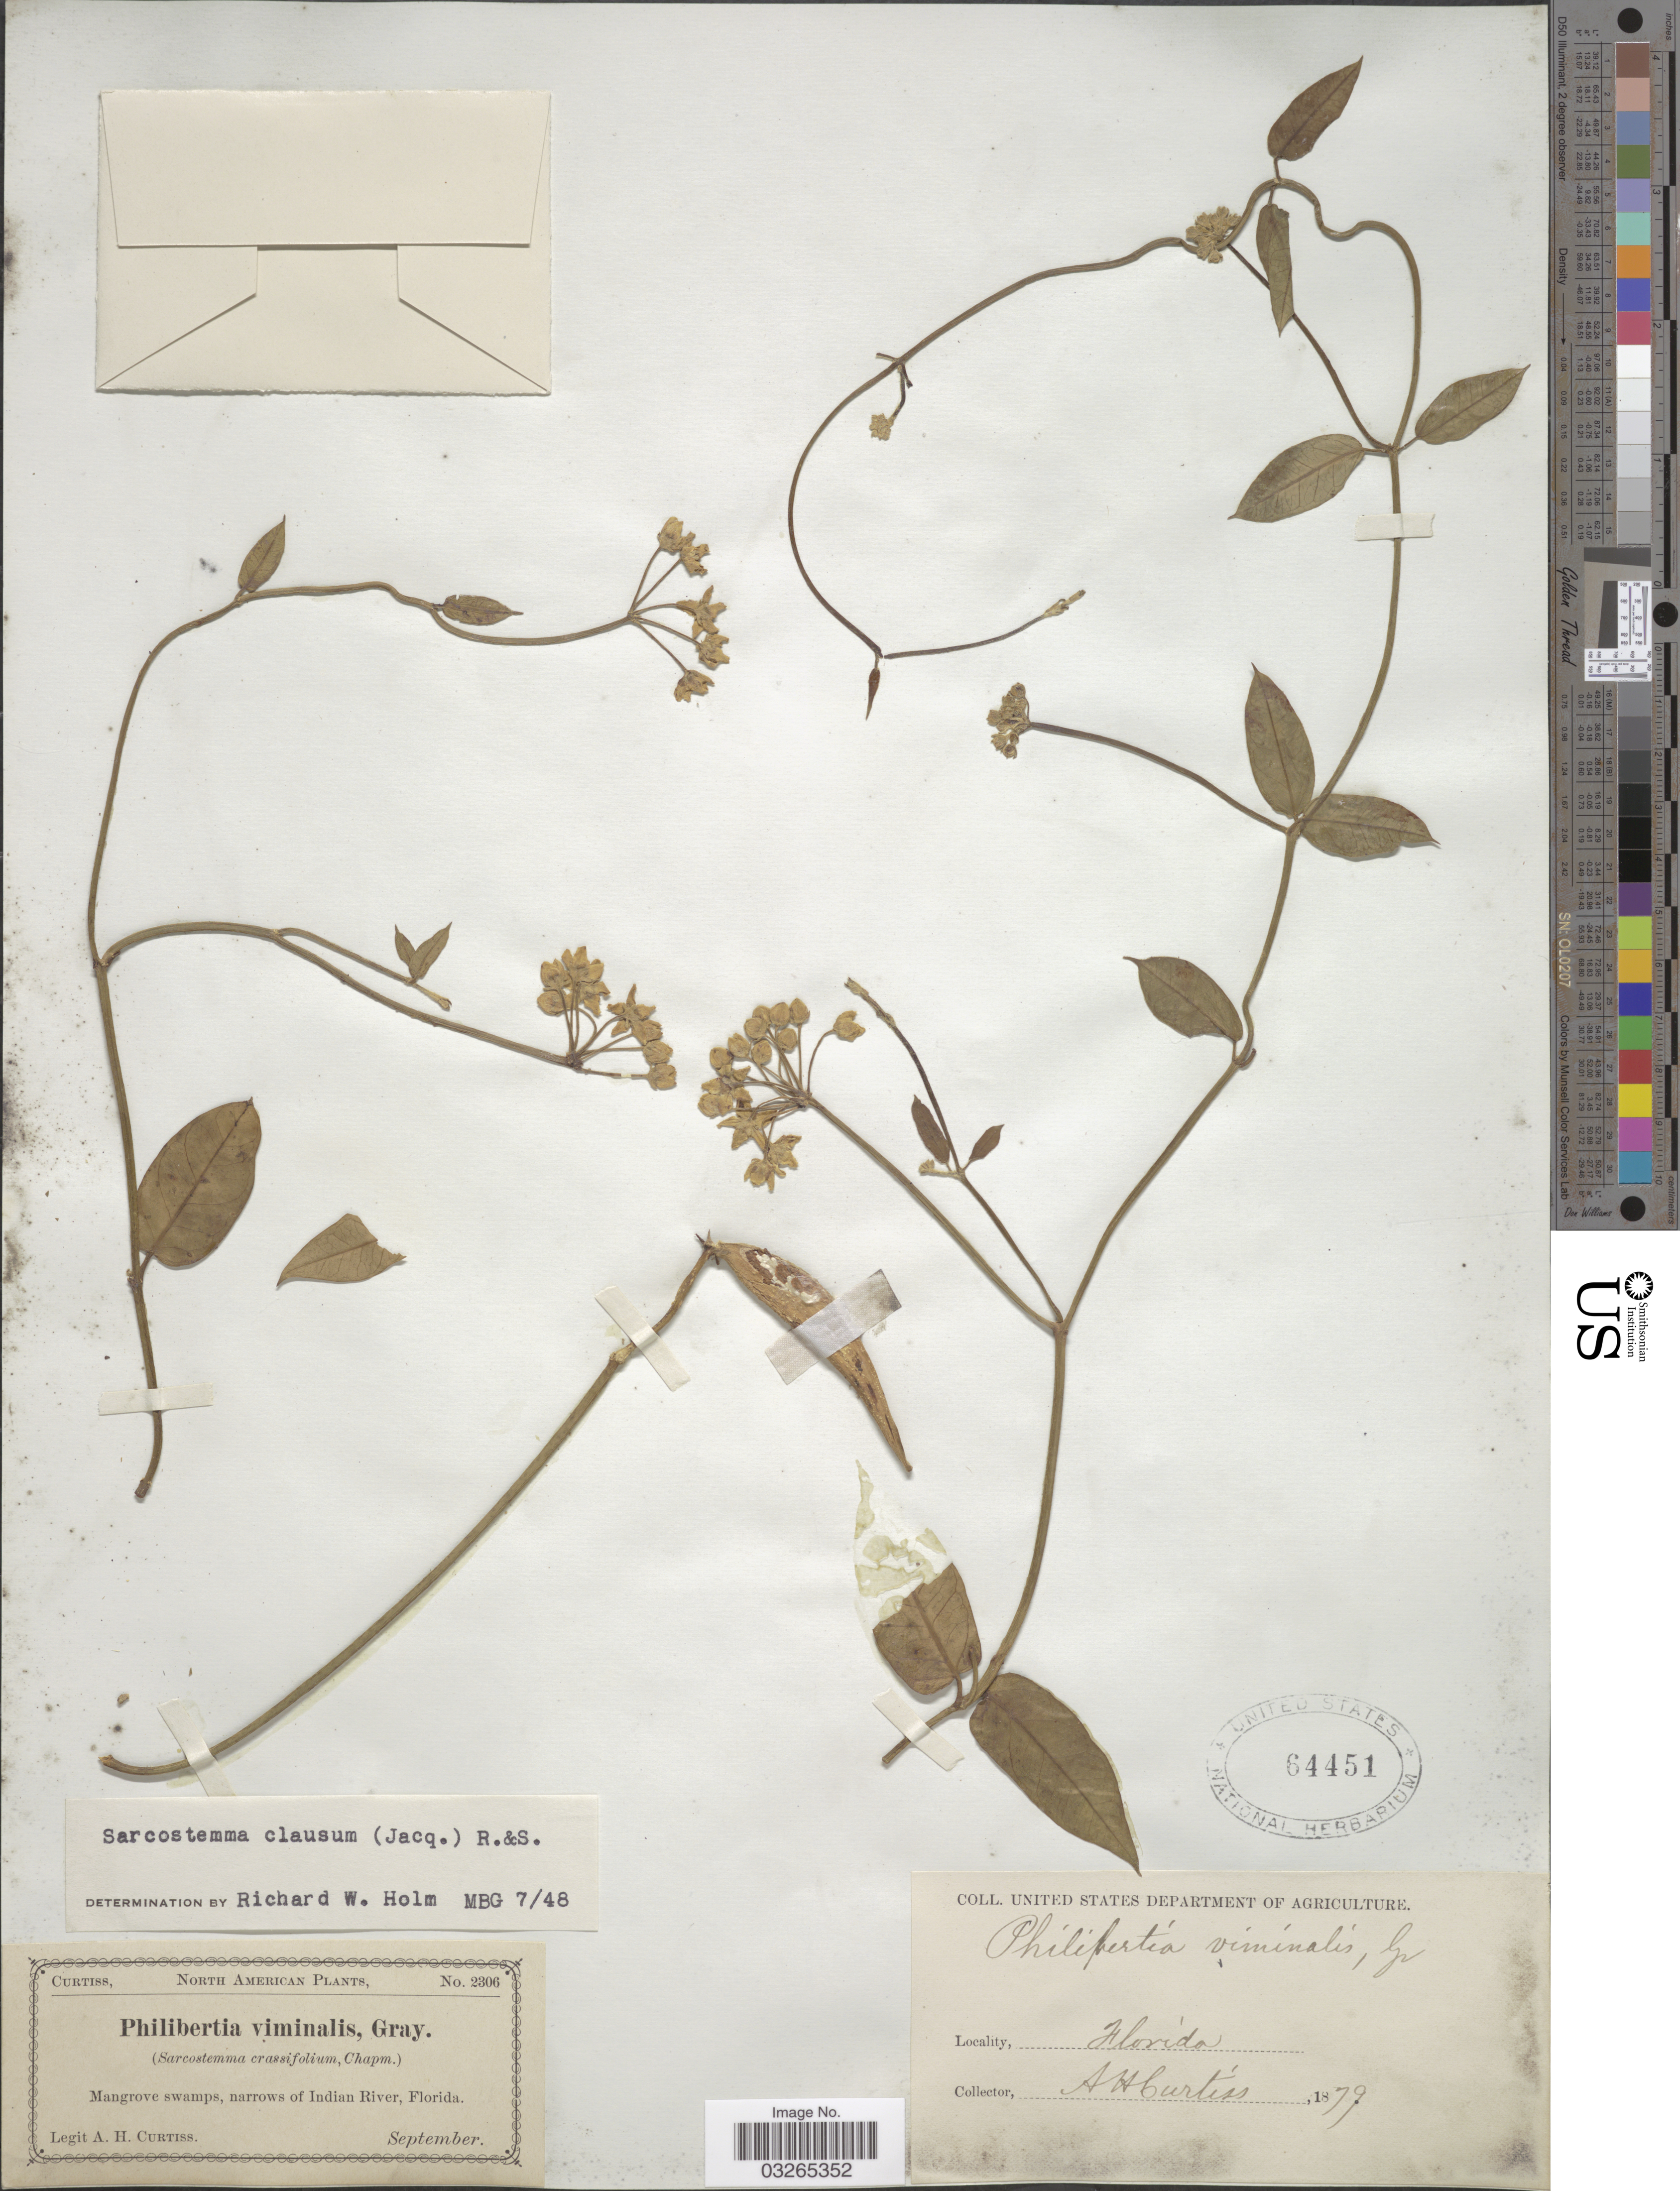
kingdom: Plantae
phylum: Tracheophyta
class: Magnoliopsida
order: Gentianales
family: Apocynaceae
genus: Sarcostemma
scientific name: Sarcostemma clausum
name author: (Jacq.) Schult.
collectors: A. H. Curtiss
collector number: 2306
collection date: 1879-09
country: United States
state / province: Florida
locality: Mangrove swamps, narrows of Indian River.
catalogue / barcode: US 64451